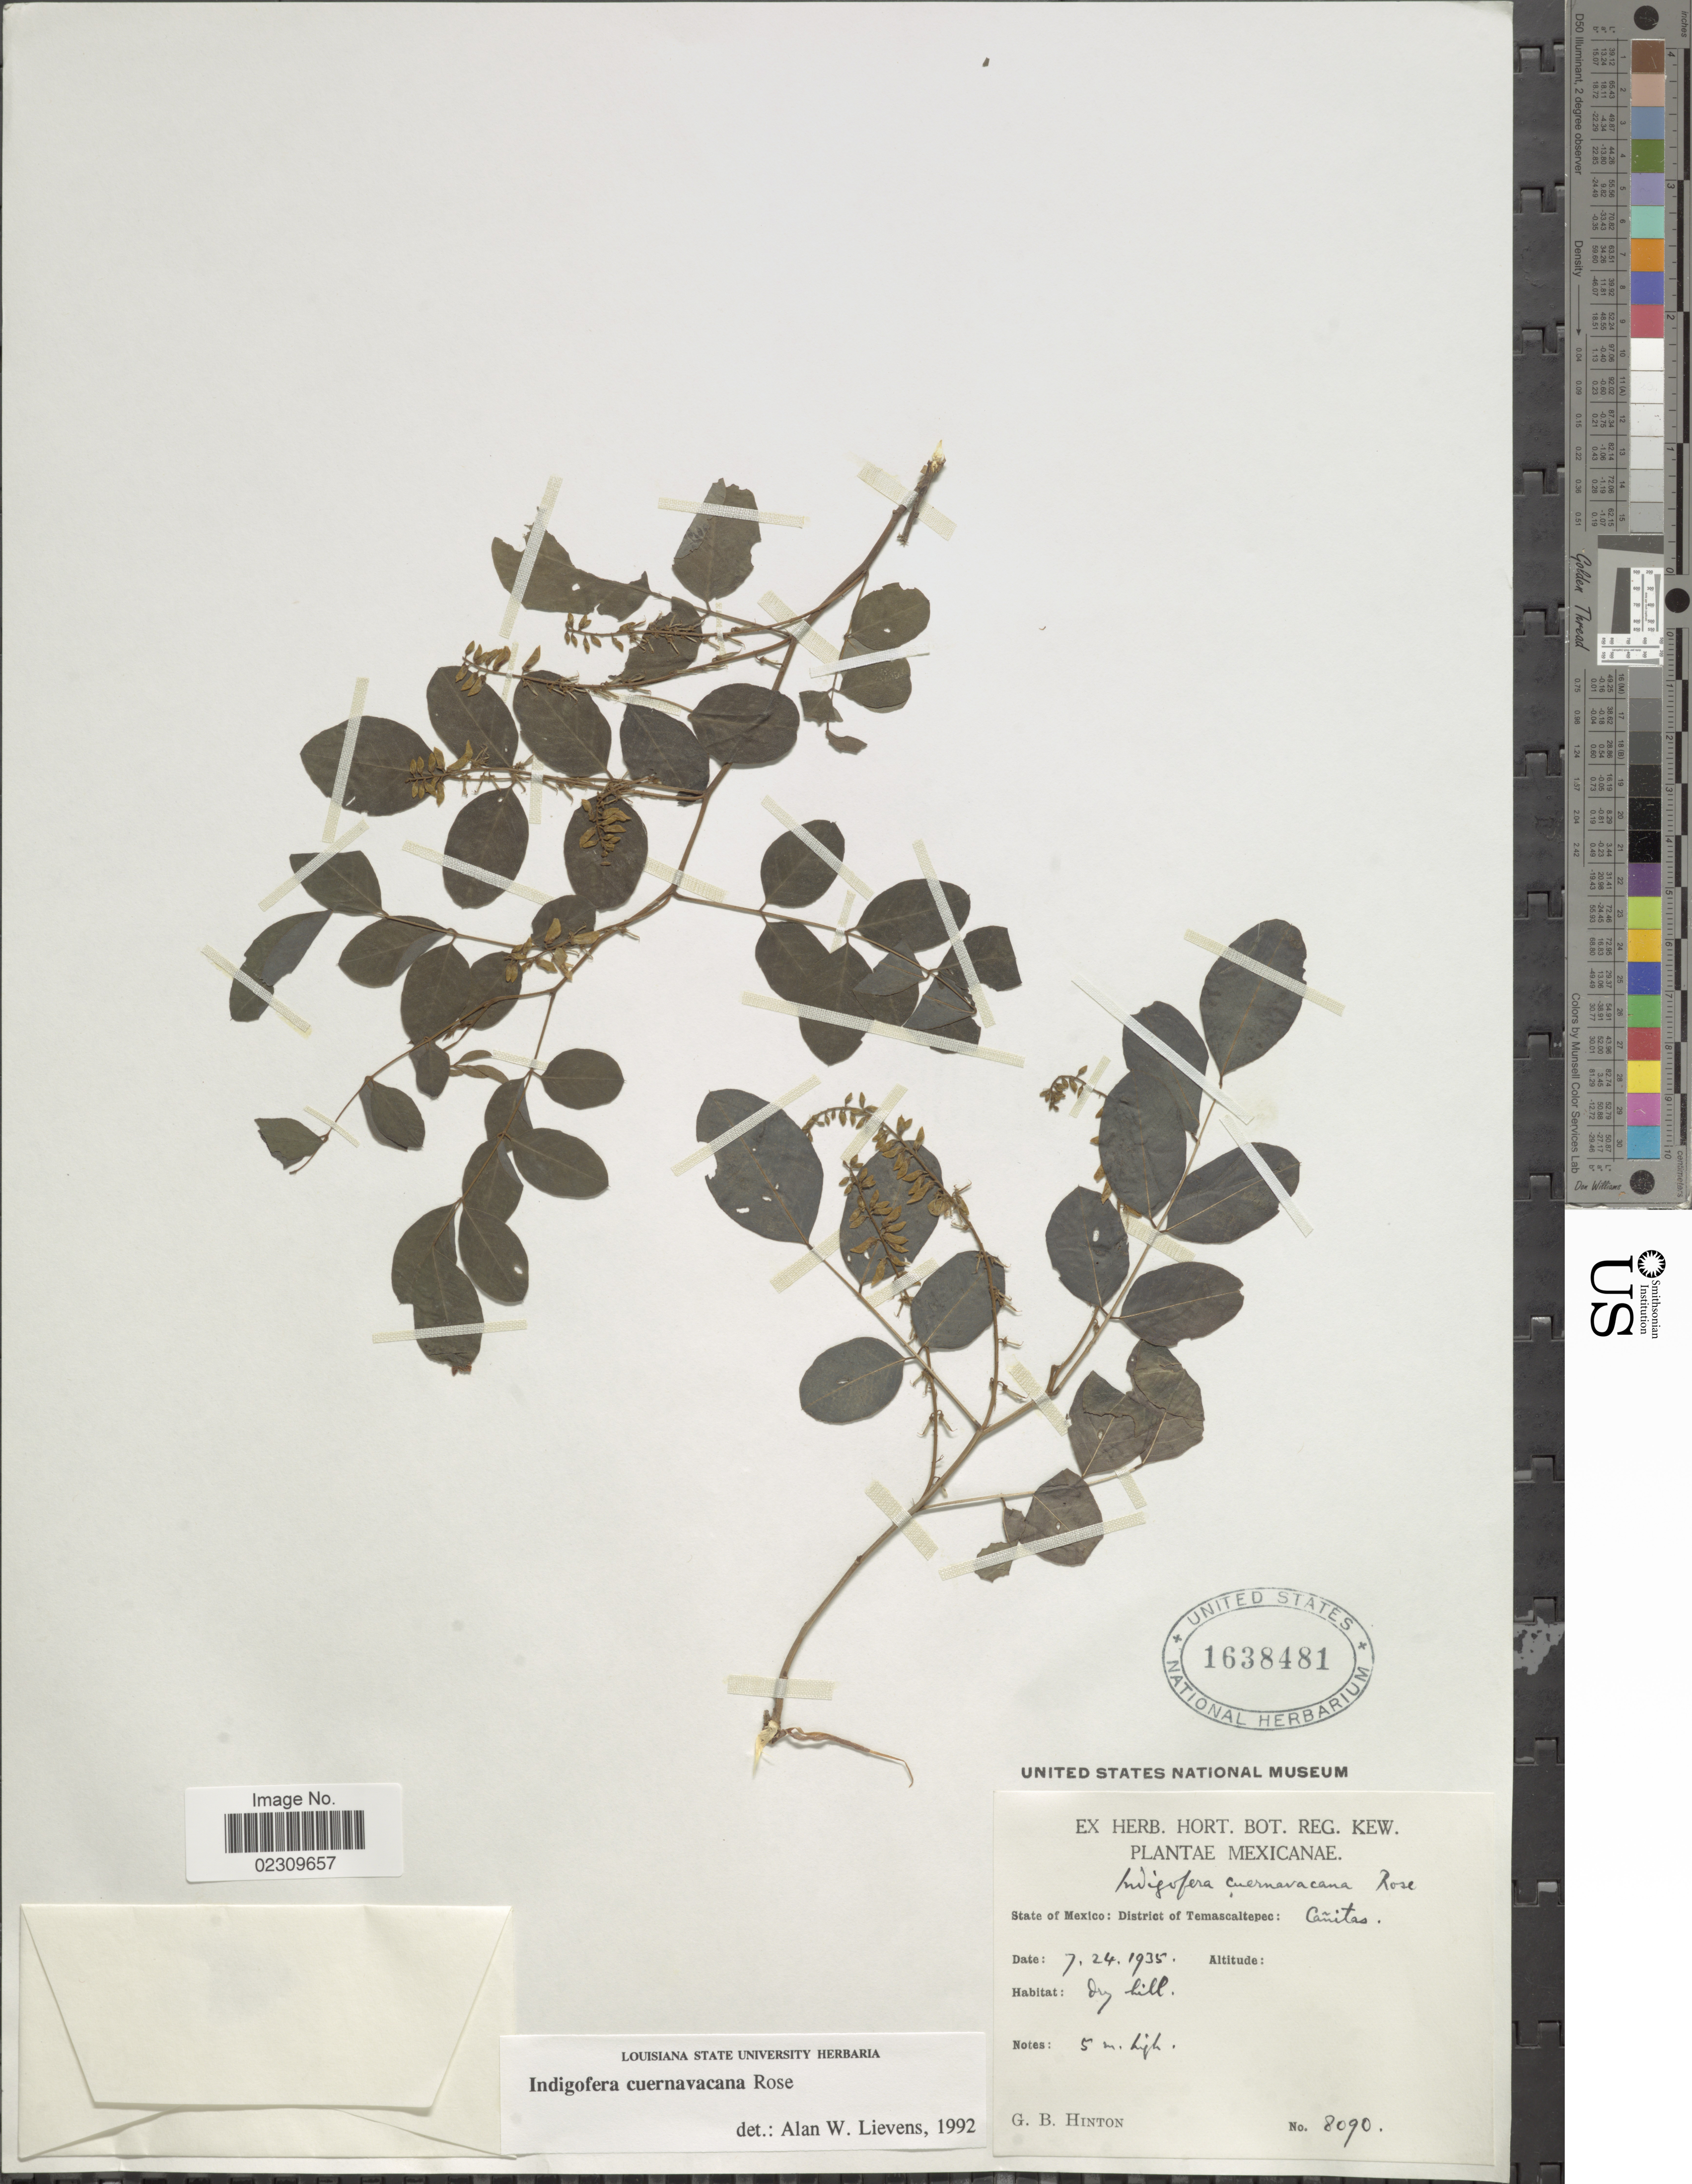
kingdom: Plantae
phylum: Tracheophyta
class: Magnoliopsida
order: Fabales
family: Fabaceae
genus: Indigofera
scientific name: Indigofera cuernavacana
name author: Rose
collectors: G. B. Hinton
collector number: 8090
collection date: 1935-07-24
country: Mexico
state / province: México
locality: State of Mexico: District of Temascaltepec: Cañitas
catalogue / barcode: US 1638481